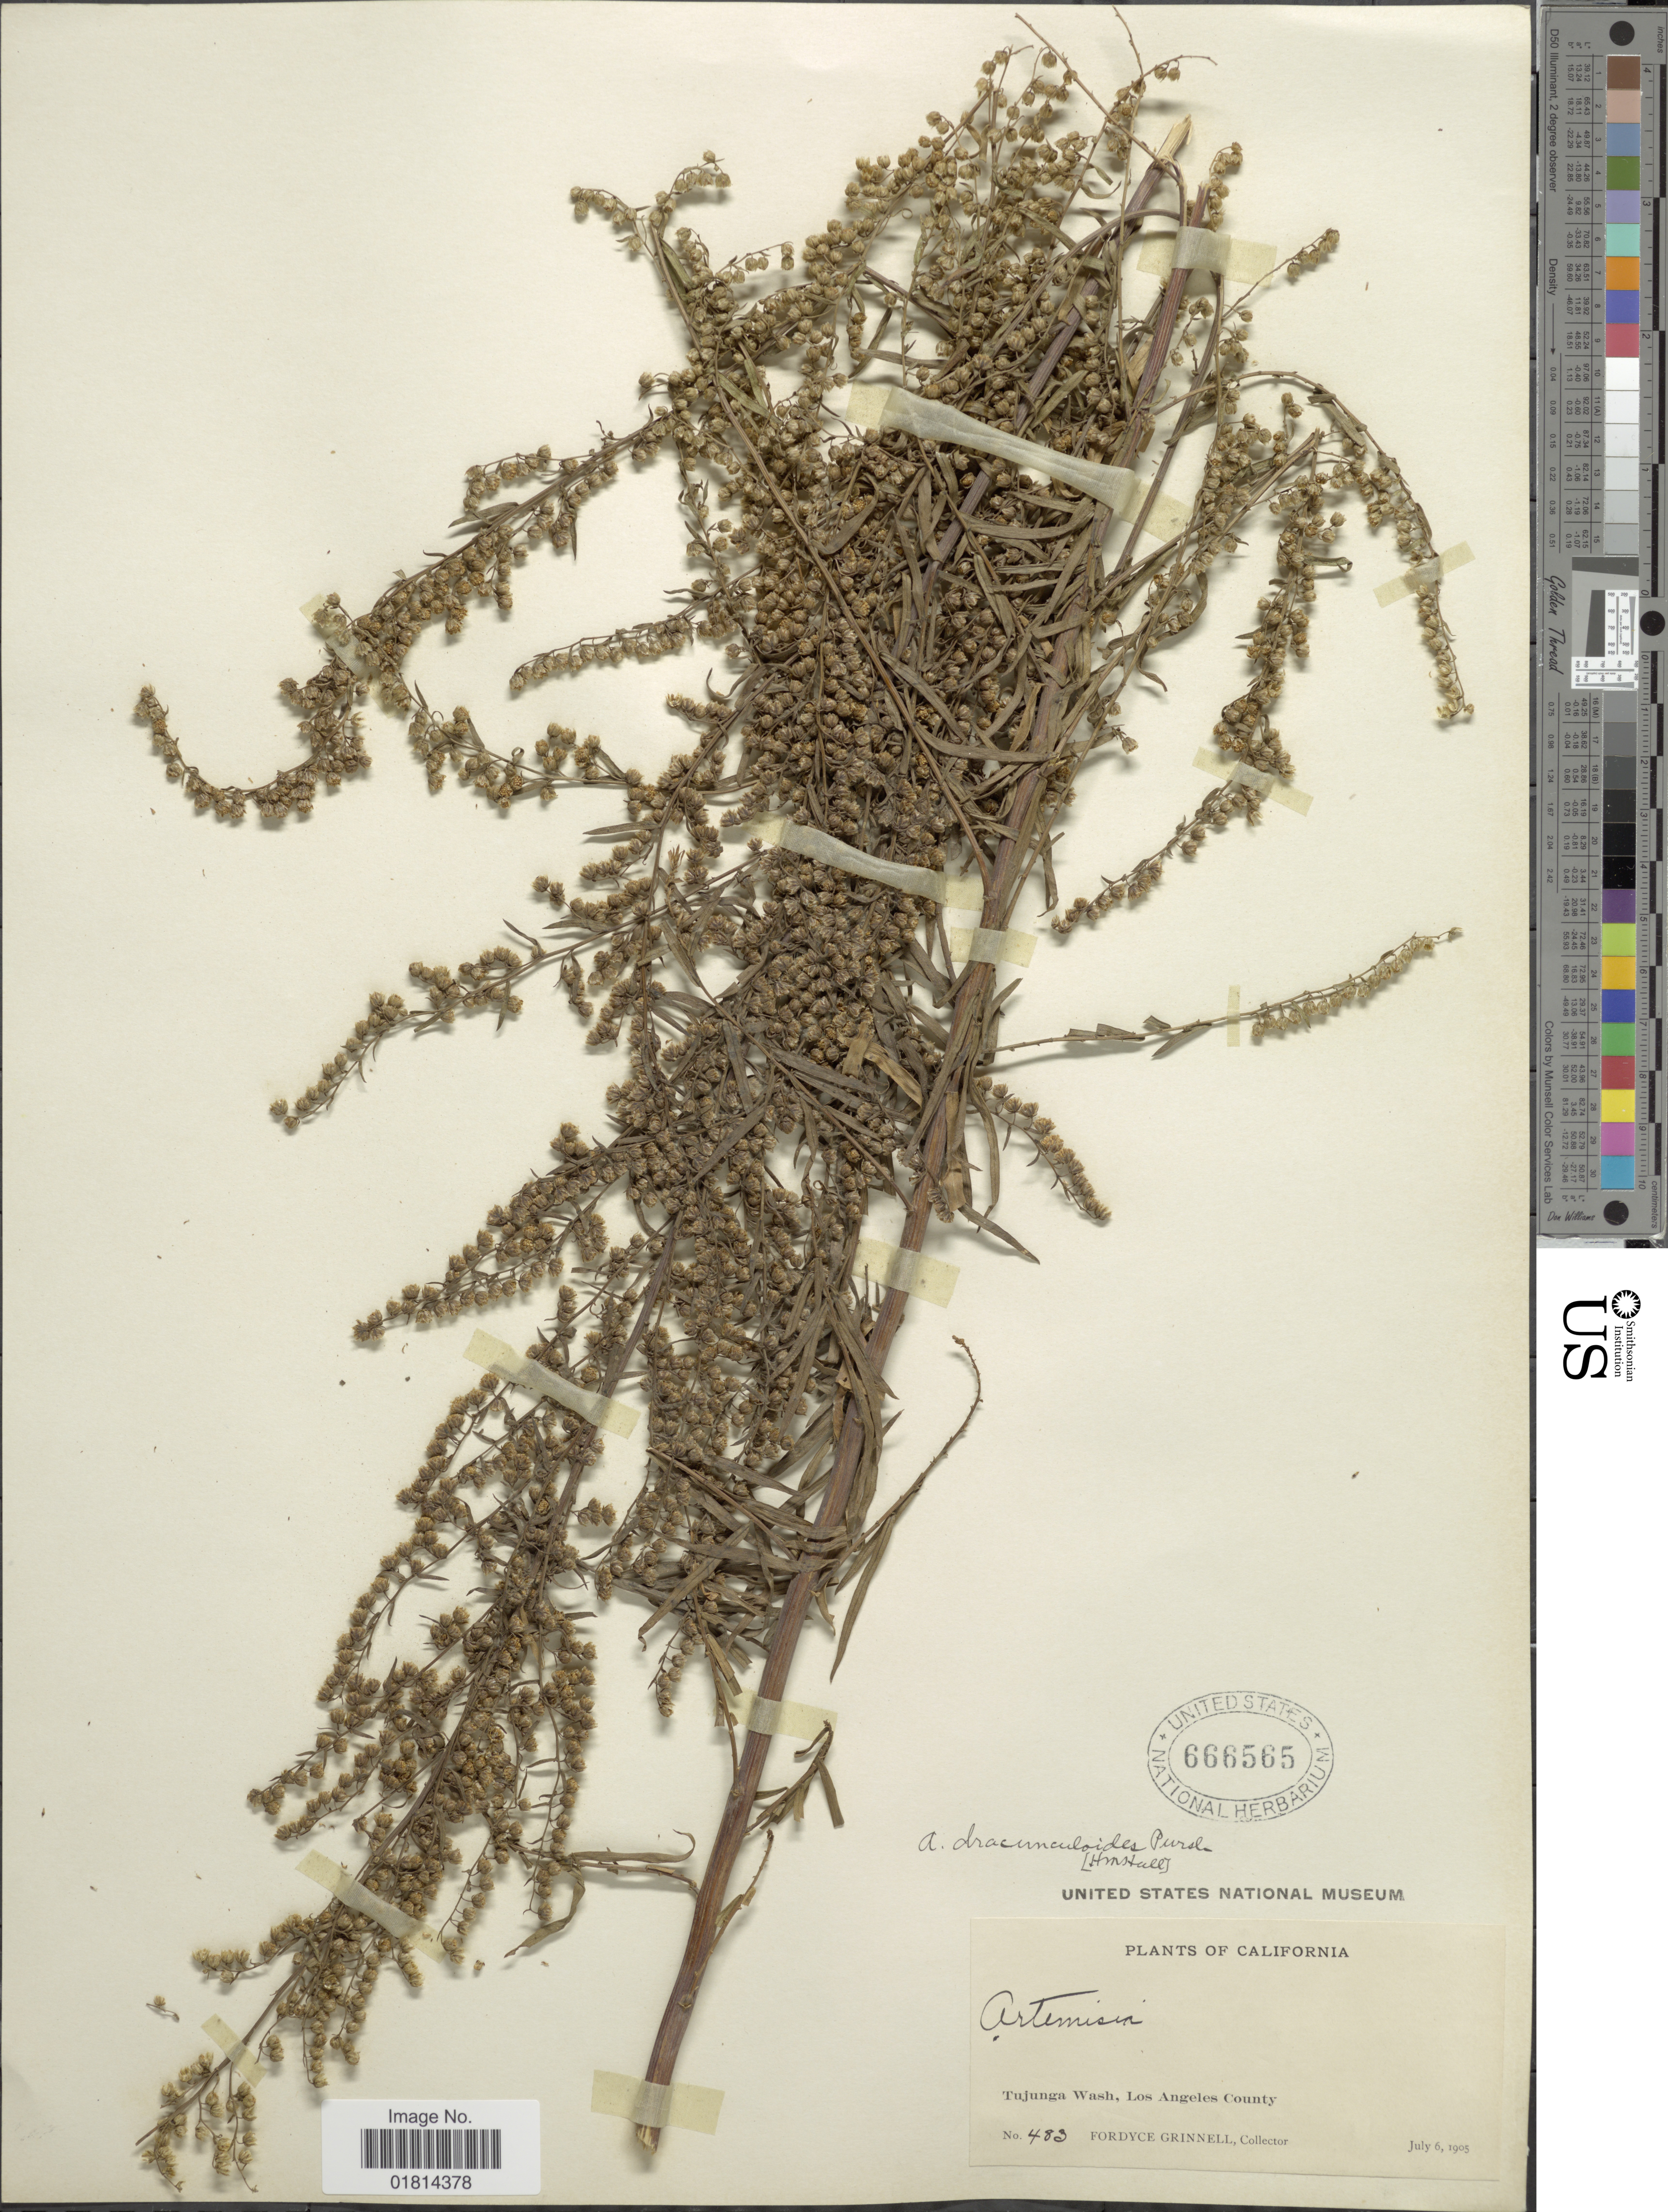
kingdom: Plantae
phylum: Tracheophyta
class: Magnoliopsida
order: Asterales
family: Asteraceae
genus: Artemisia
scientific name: Artemisia aromatica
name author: A. Nelson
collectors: F. Grinnell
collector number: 483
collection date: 1905-07-06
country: United States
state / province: California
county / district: Los Angeles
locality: Tujunga Wash, Los Angeles County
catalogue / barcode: US 666565